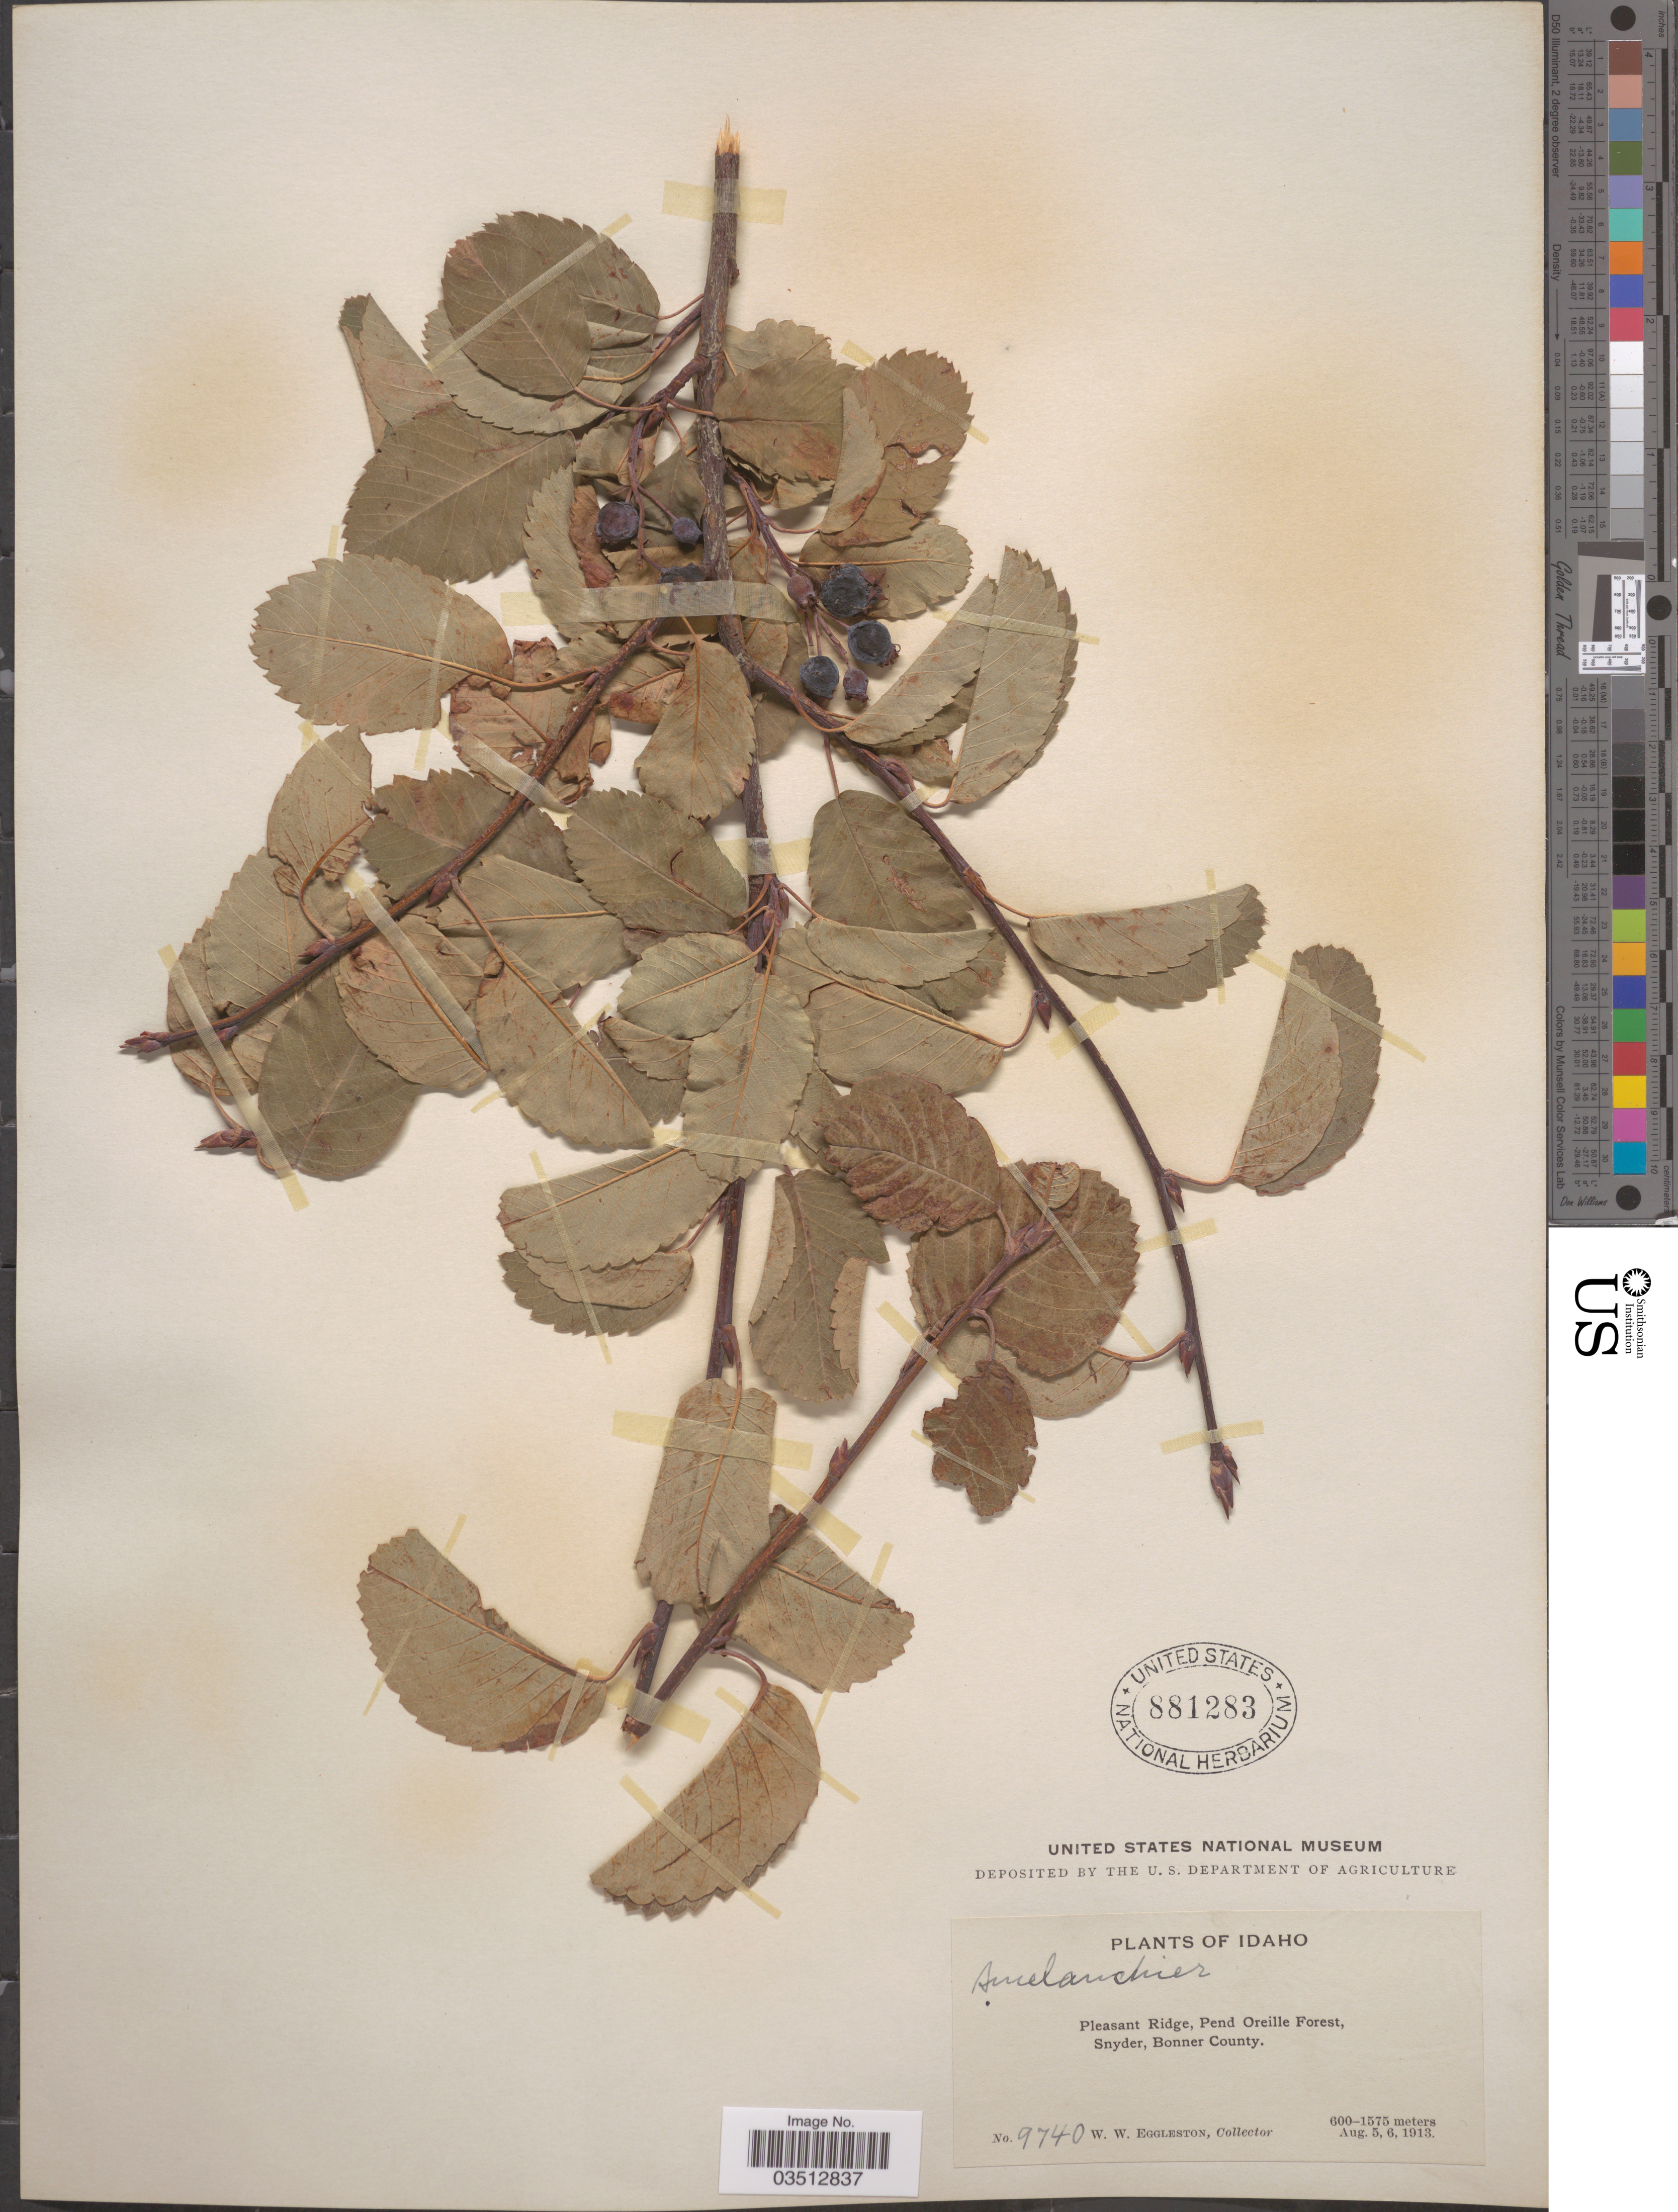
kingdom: Plantae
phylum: Tracheophyta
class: Magnoliopsida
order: Rosales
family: Rosaceae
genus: Amelanchier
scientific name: Amelanchier sp.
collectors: W. W. Eggleston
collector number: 9740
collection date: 1913-08-05/1913-08-06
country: United States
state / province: Idaho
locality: Pleasant Ridge, Pend Oreille Forest, Snyder, Bonner County.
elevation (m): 600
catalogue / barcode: US 881283